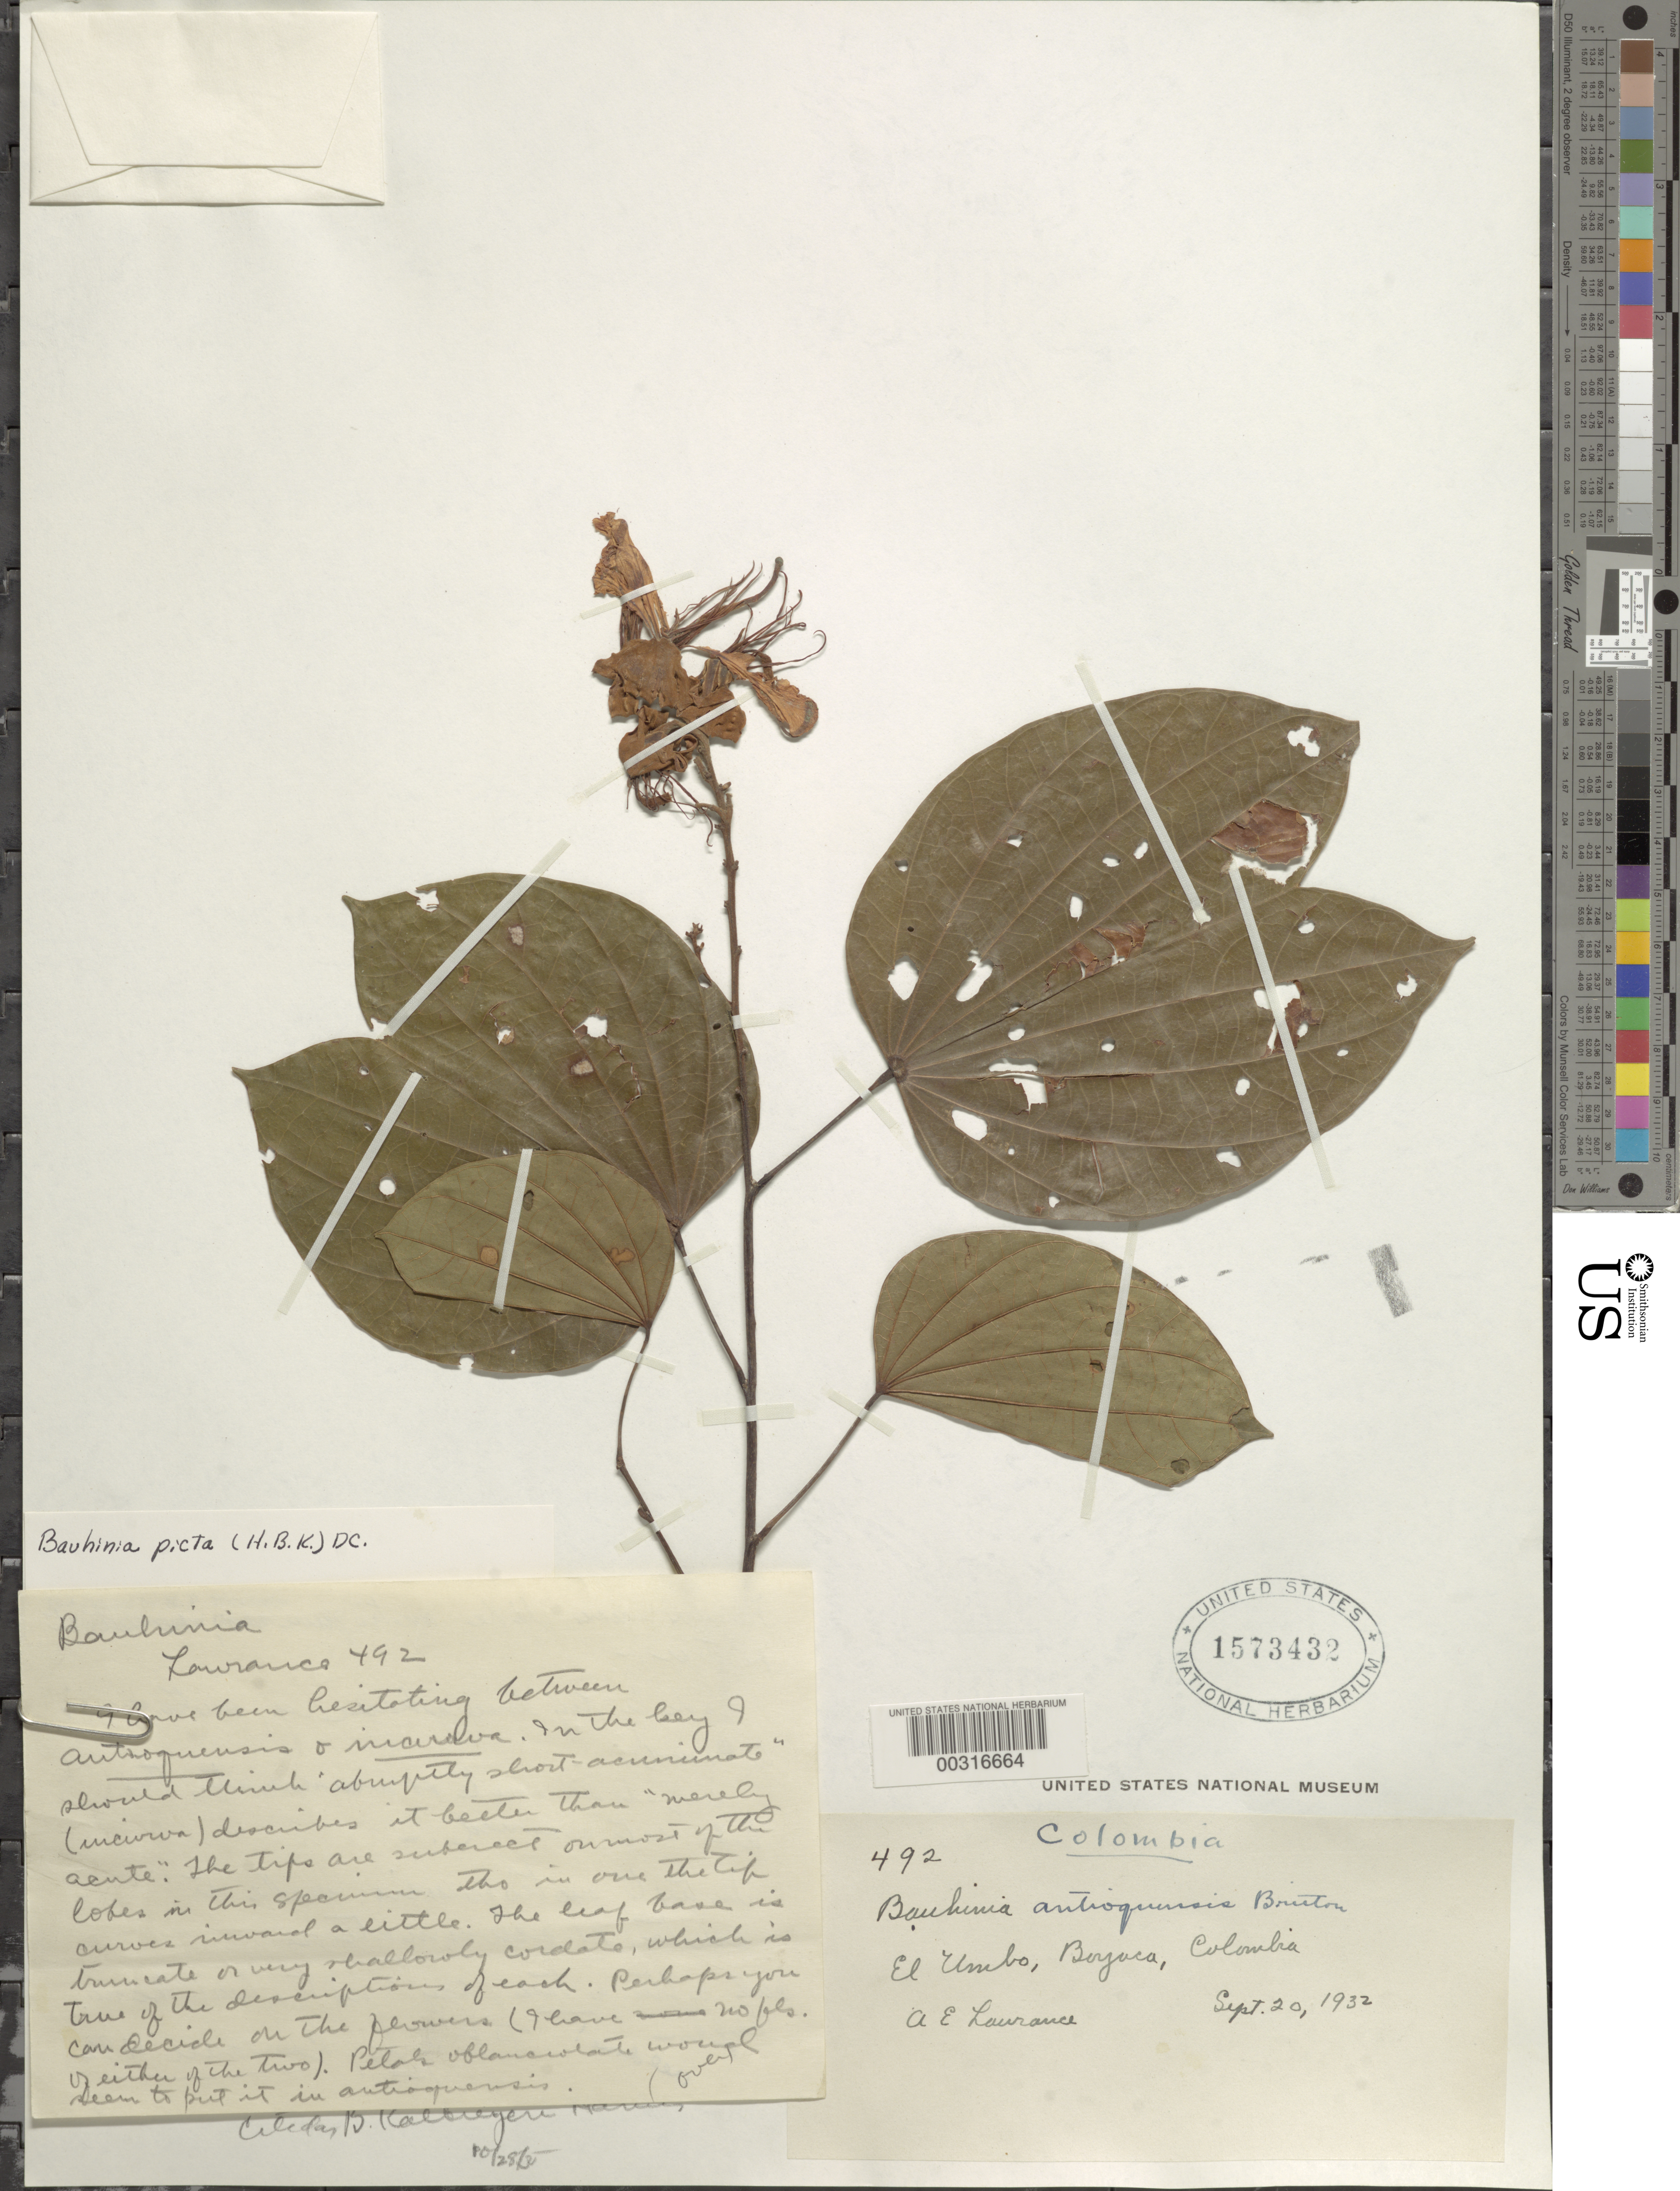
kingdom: Plantae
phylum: Tracheophyta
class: Magnoliopsida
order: Fabales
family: Fabaceae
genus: Bauhinia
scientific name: Bauhinia picta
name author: (Humb. & Bonpl.) DC.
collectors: A. Lawrance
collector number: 492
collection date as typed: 30 Sep 1932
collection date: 1932-09-30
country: Colombia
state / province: Boyacá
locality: Region of Mt. Chapon, extreme western part of Dept., NW of Bogota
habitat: High thick forest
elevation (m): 762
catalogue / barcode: US 1573432